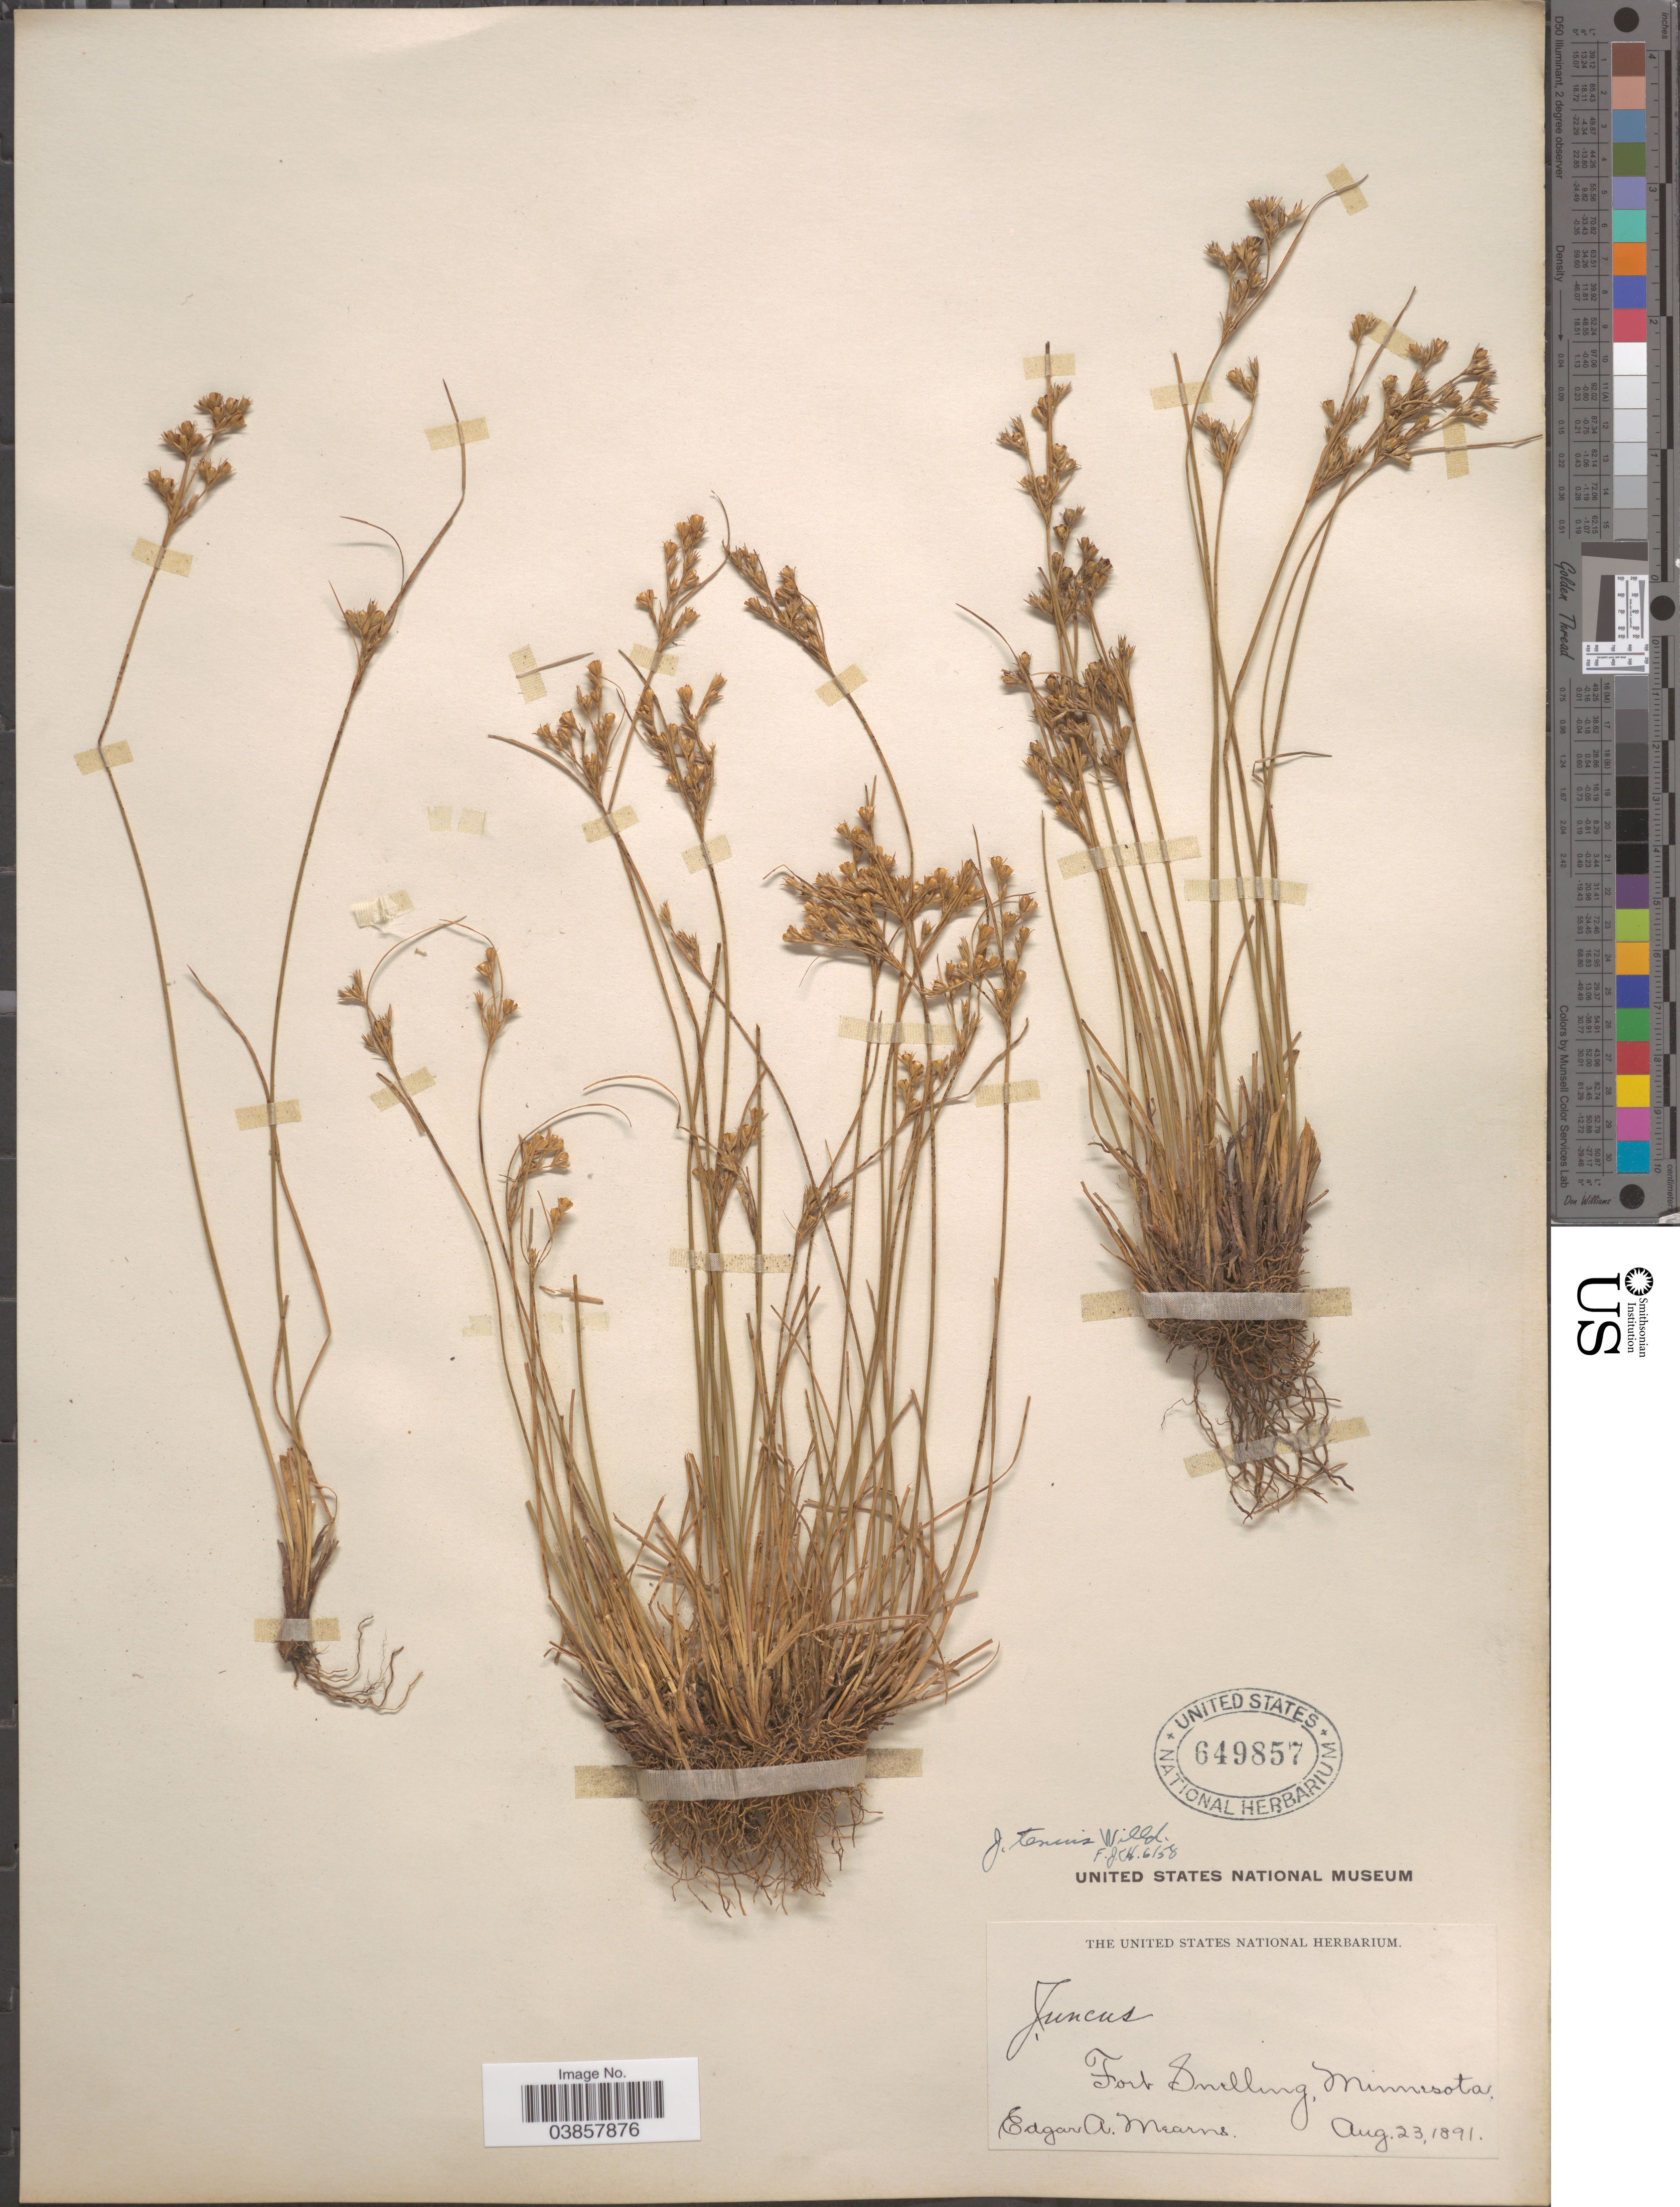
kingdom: Plantae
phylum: Tracheophyta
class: Liliopsida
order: Poales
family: Juncaceae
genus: Juncus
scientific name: Juncus tenuis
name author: Willd.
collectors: E. A. Mearns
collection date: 1891-08-23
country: United States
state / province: Minnesota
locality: Fort Snelling.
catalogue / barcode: US 649857